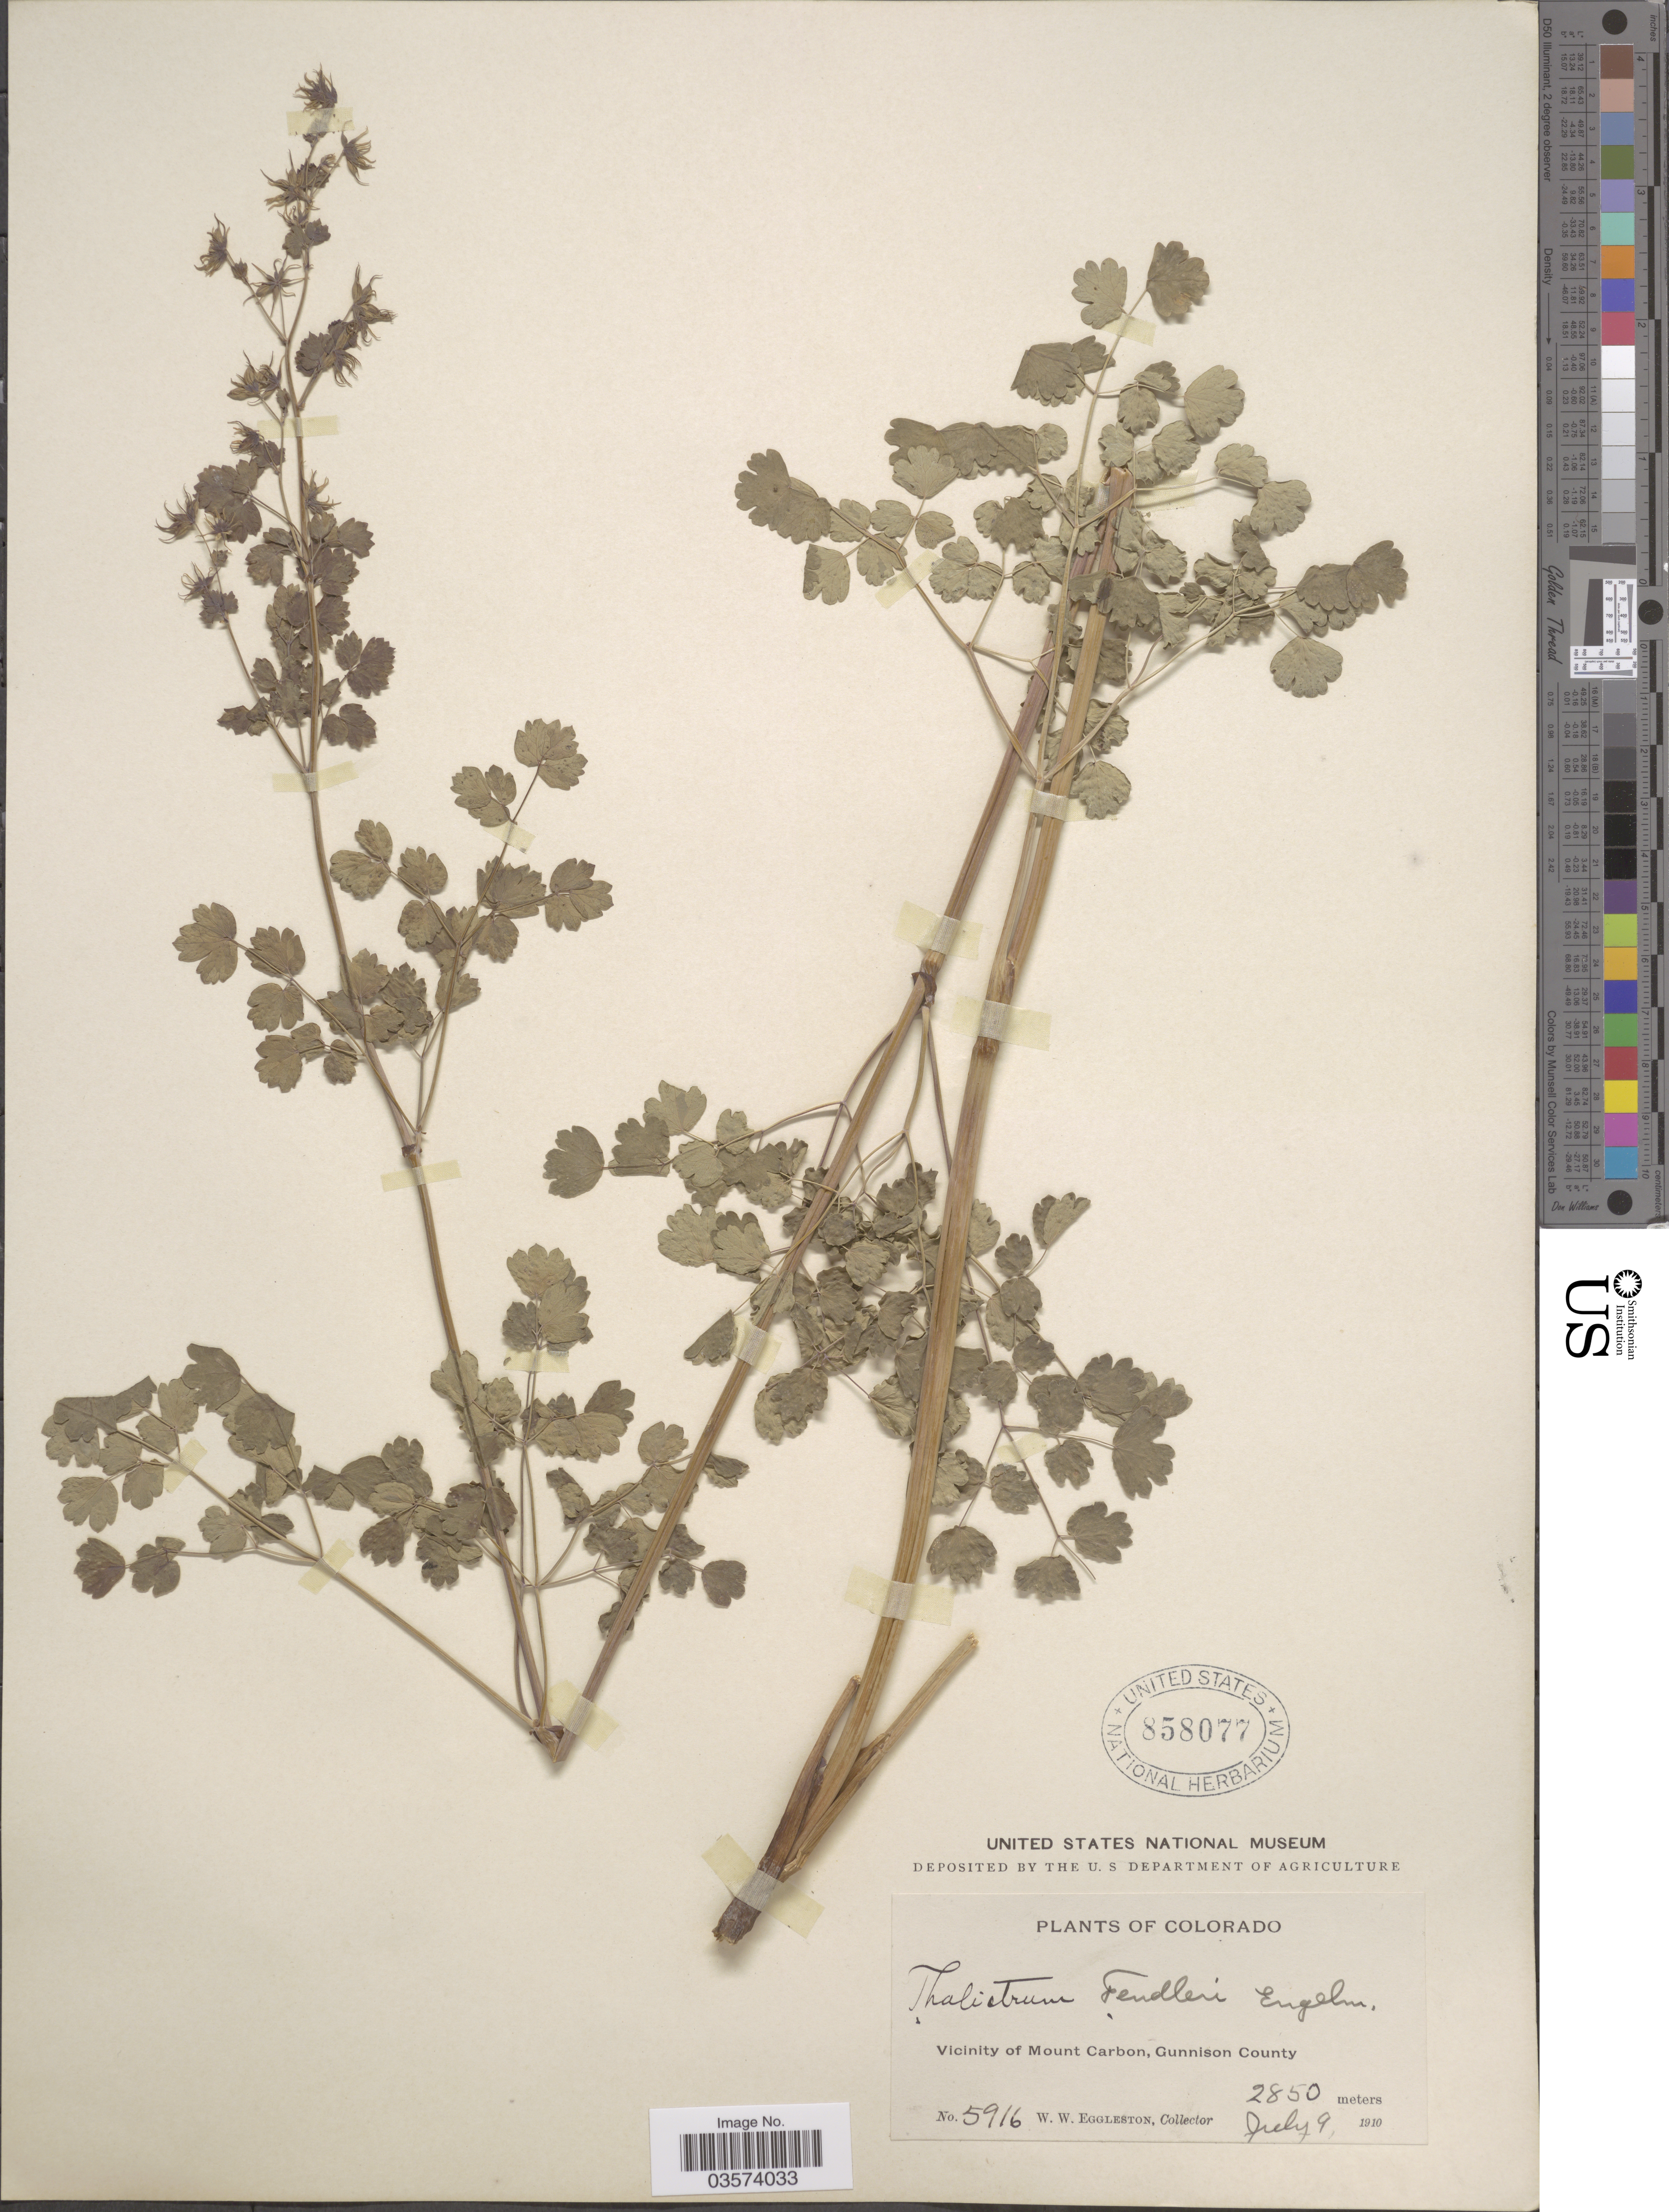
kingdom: Plantae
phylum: Tracheophyta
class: Magnoliopsida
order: Ranunculales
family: Ranunculaceae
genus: Thalictrum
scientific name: Thalictrum fendleri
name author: Engelm. ex A. Gray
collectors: W. W. Eggleston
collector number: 5916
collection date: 1910-07-09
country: United States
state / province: Colorado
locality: Vicinity of Mount Carbon, Gunnison County.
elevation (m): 2850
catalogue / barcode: US 858077